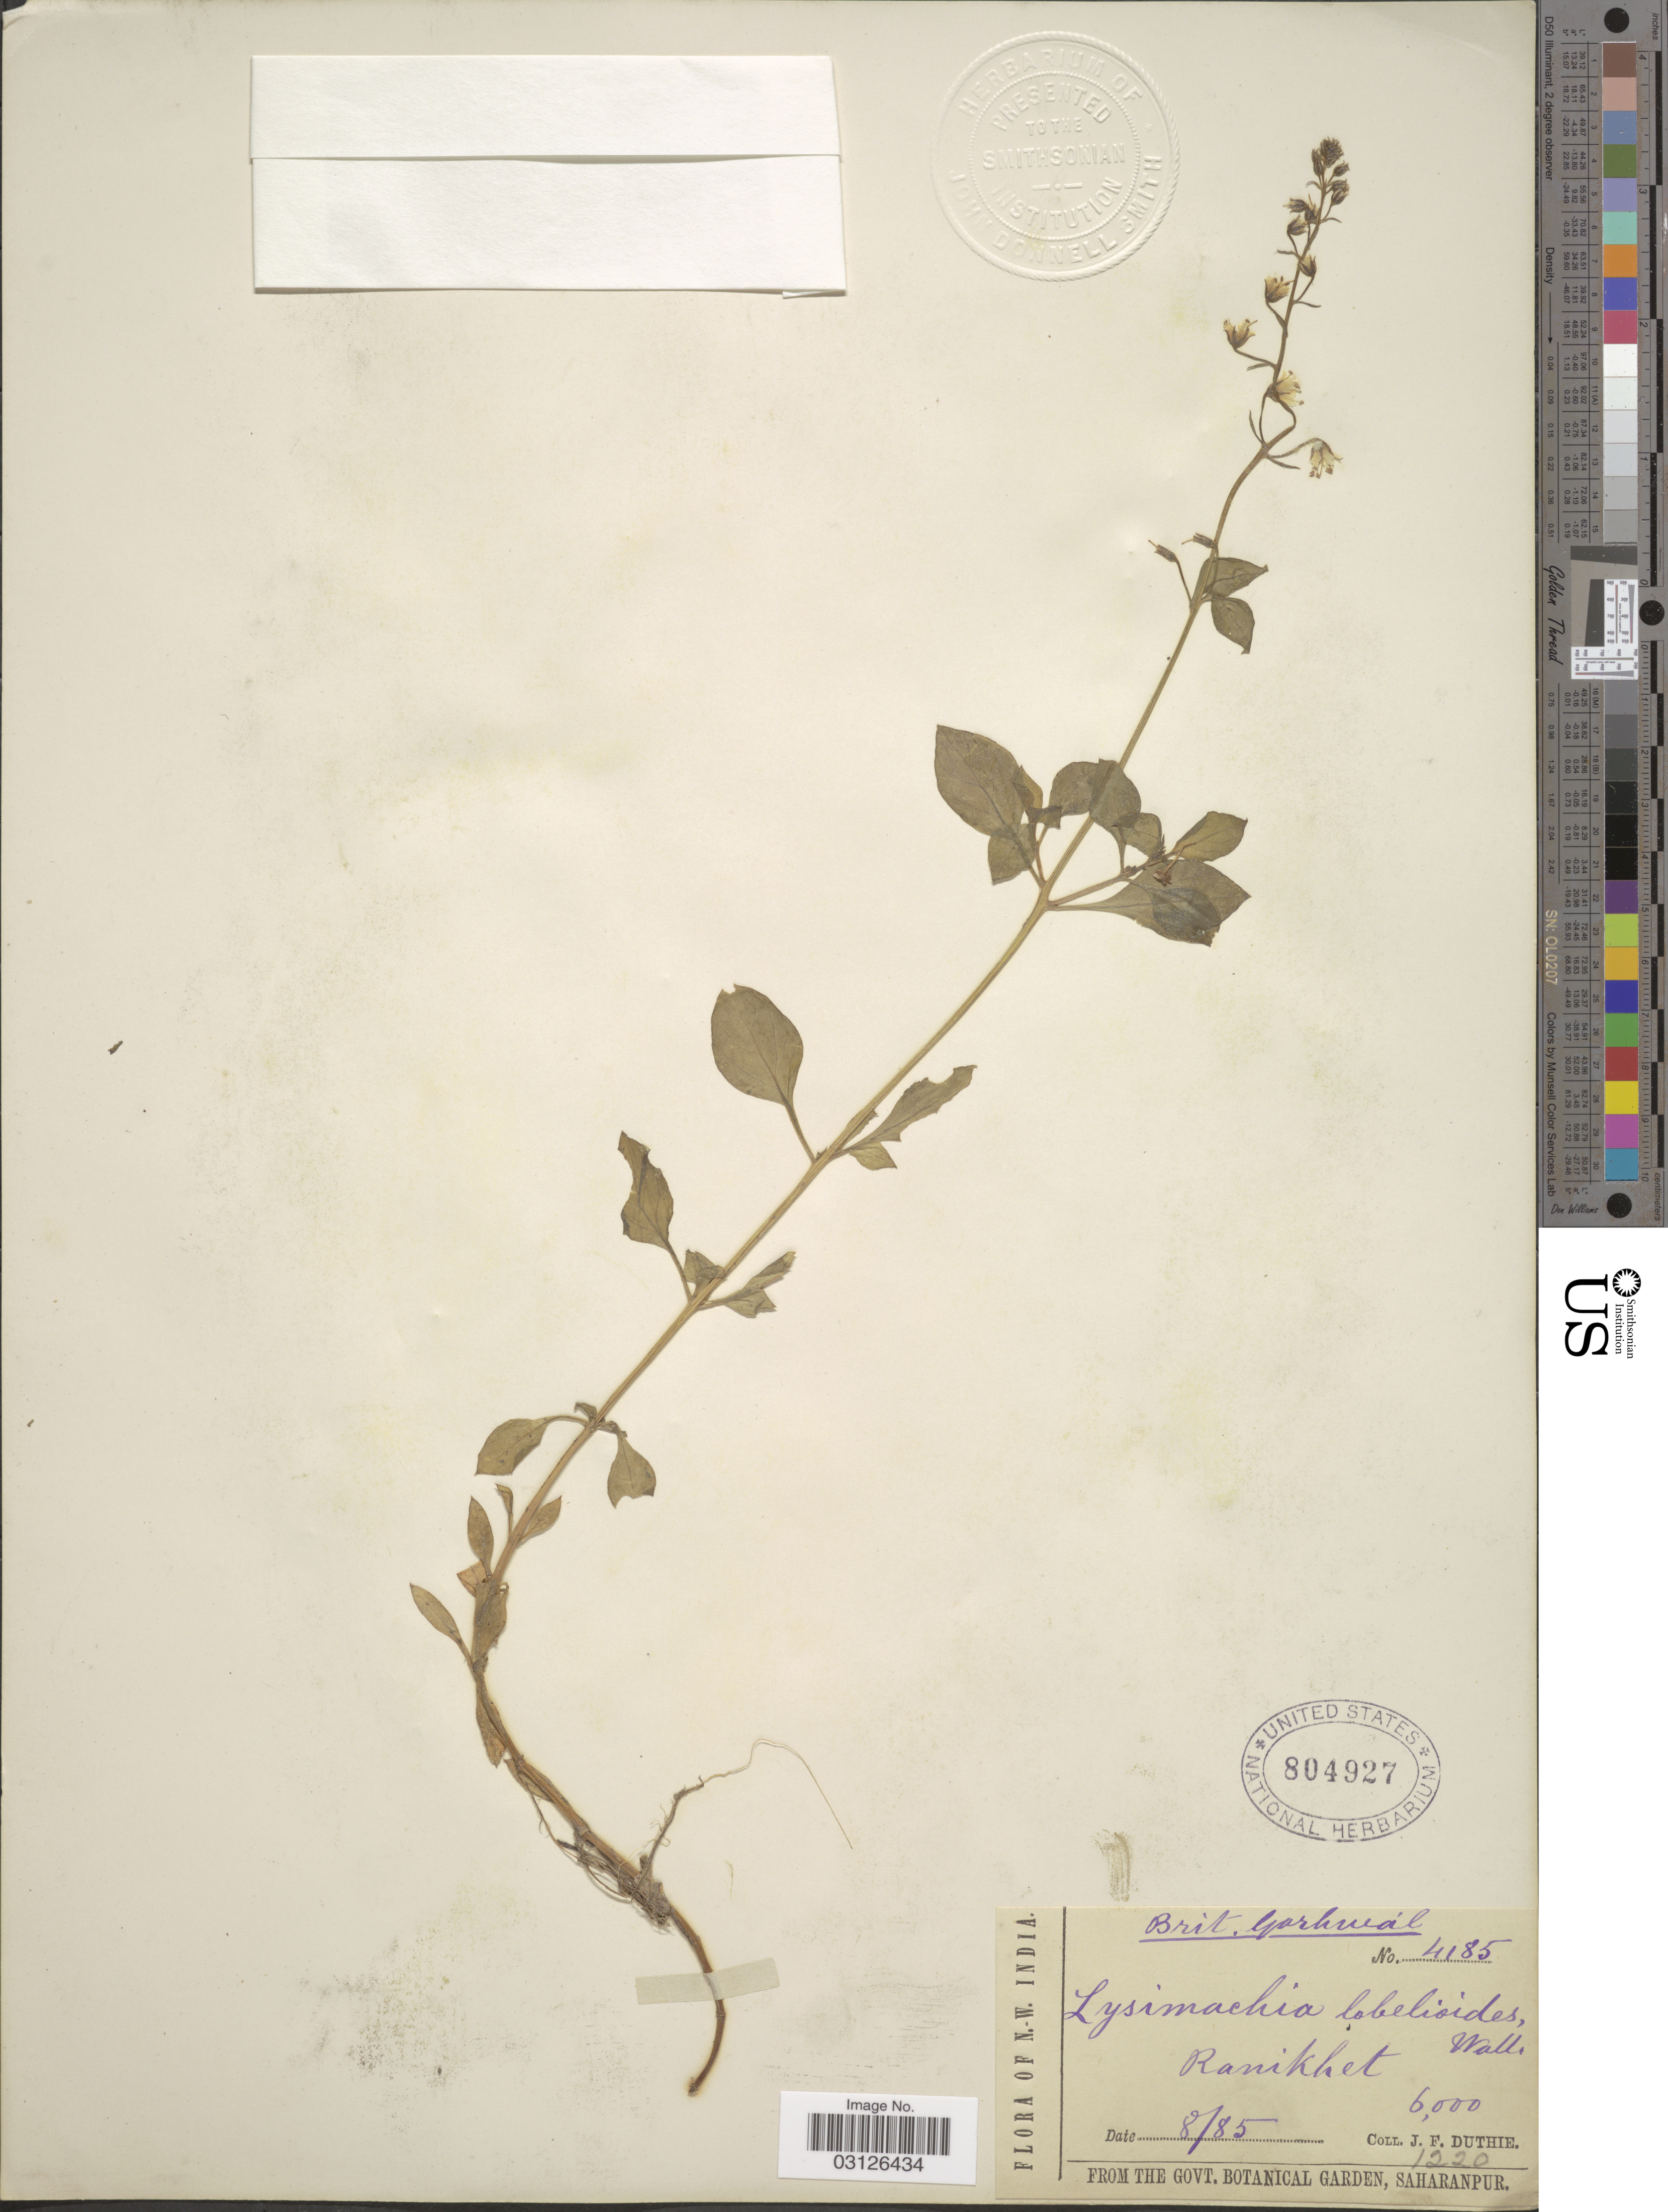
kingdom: Plantae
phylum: Tracheophyta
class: Magnoliopsida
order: Ericales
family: Primulaceae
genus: Lysimachia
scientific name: Lysimachia lobelioides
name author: Wall.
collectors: J. F. Duthie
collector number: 4185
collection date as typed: Transcribed d/m/y: /8/85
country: India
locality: N.W. India. Brit. Garhwál [unsure placement] Rámkhet.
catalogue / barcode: US 804927